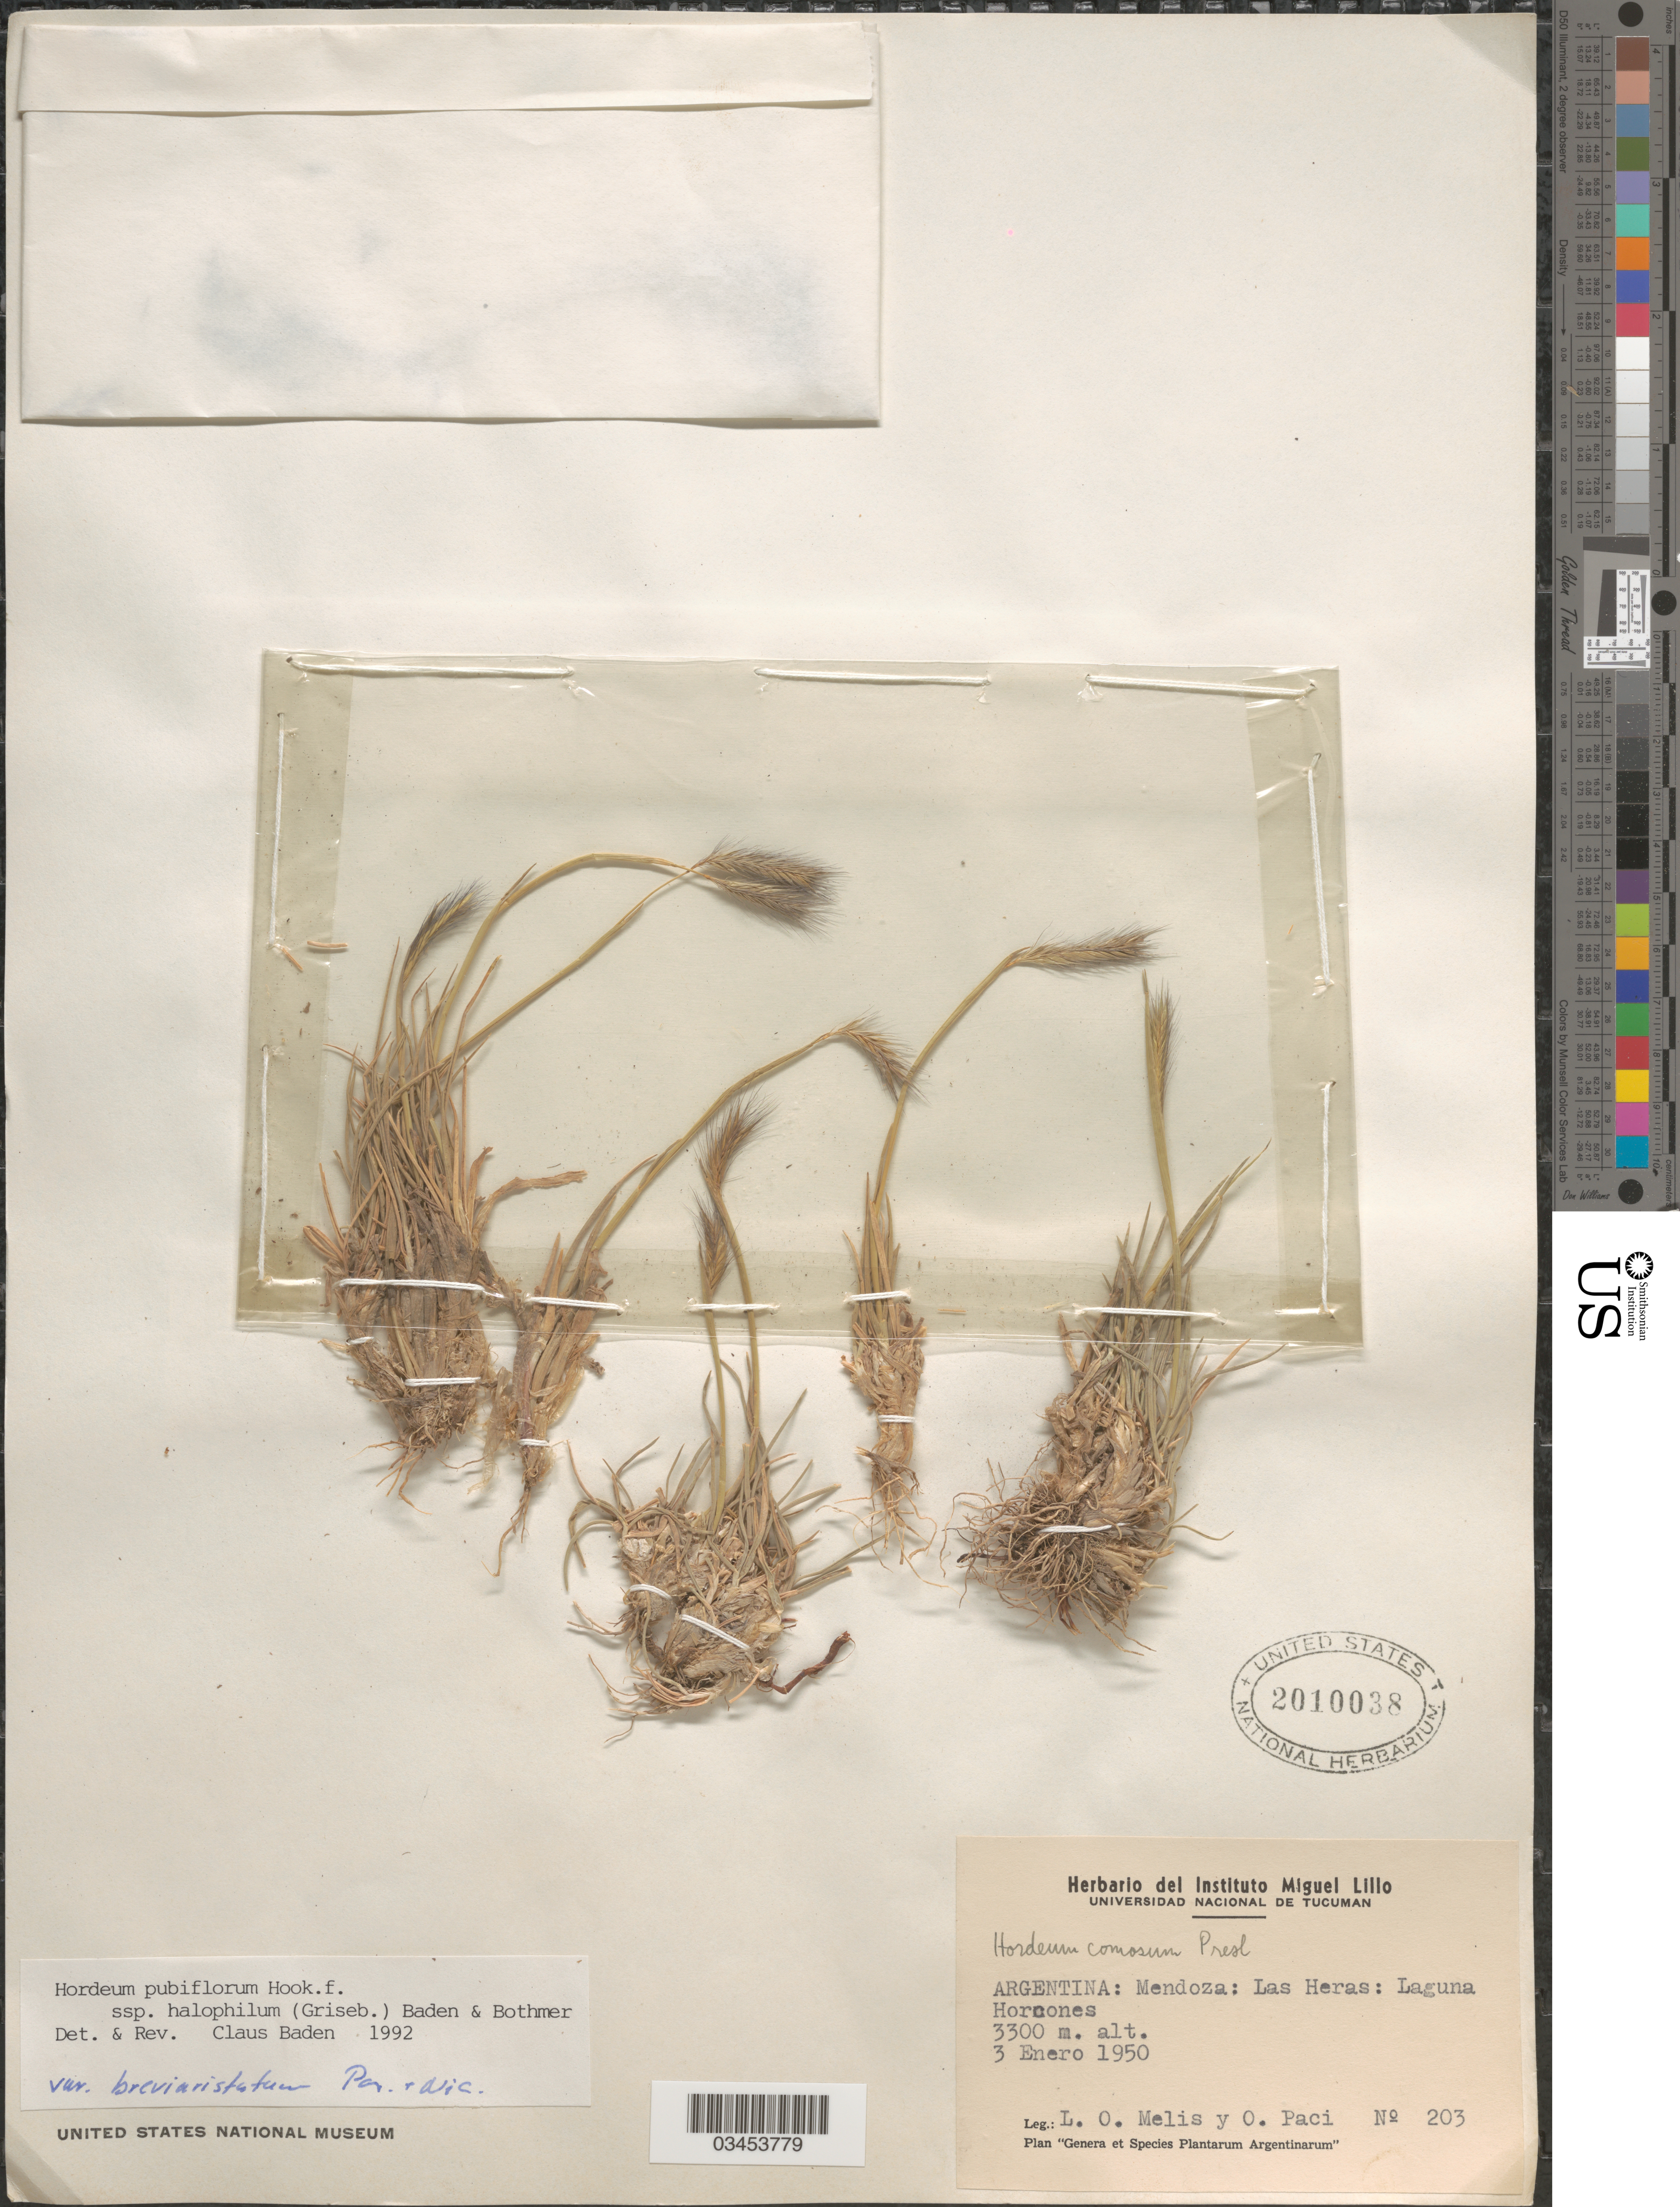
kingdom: Plantae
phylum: Tracheophyta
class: Liliopsida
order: Poales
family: Poaceae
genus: Hordeum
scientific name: Hordeum pubiflorum subsp. halophilum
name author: Hook. f.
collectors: L. Melis & O. Paci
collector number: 203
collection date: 1950-01-03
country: Argentina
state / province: Mendoza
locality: Las Heras: Laguna Horcones.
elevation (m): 3300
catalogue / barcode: US 2010038